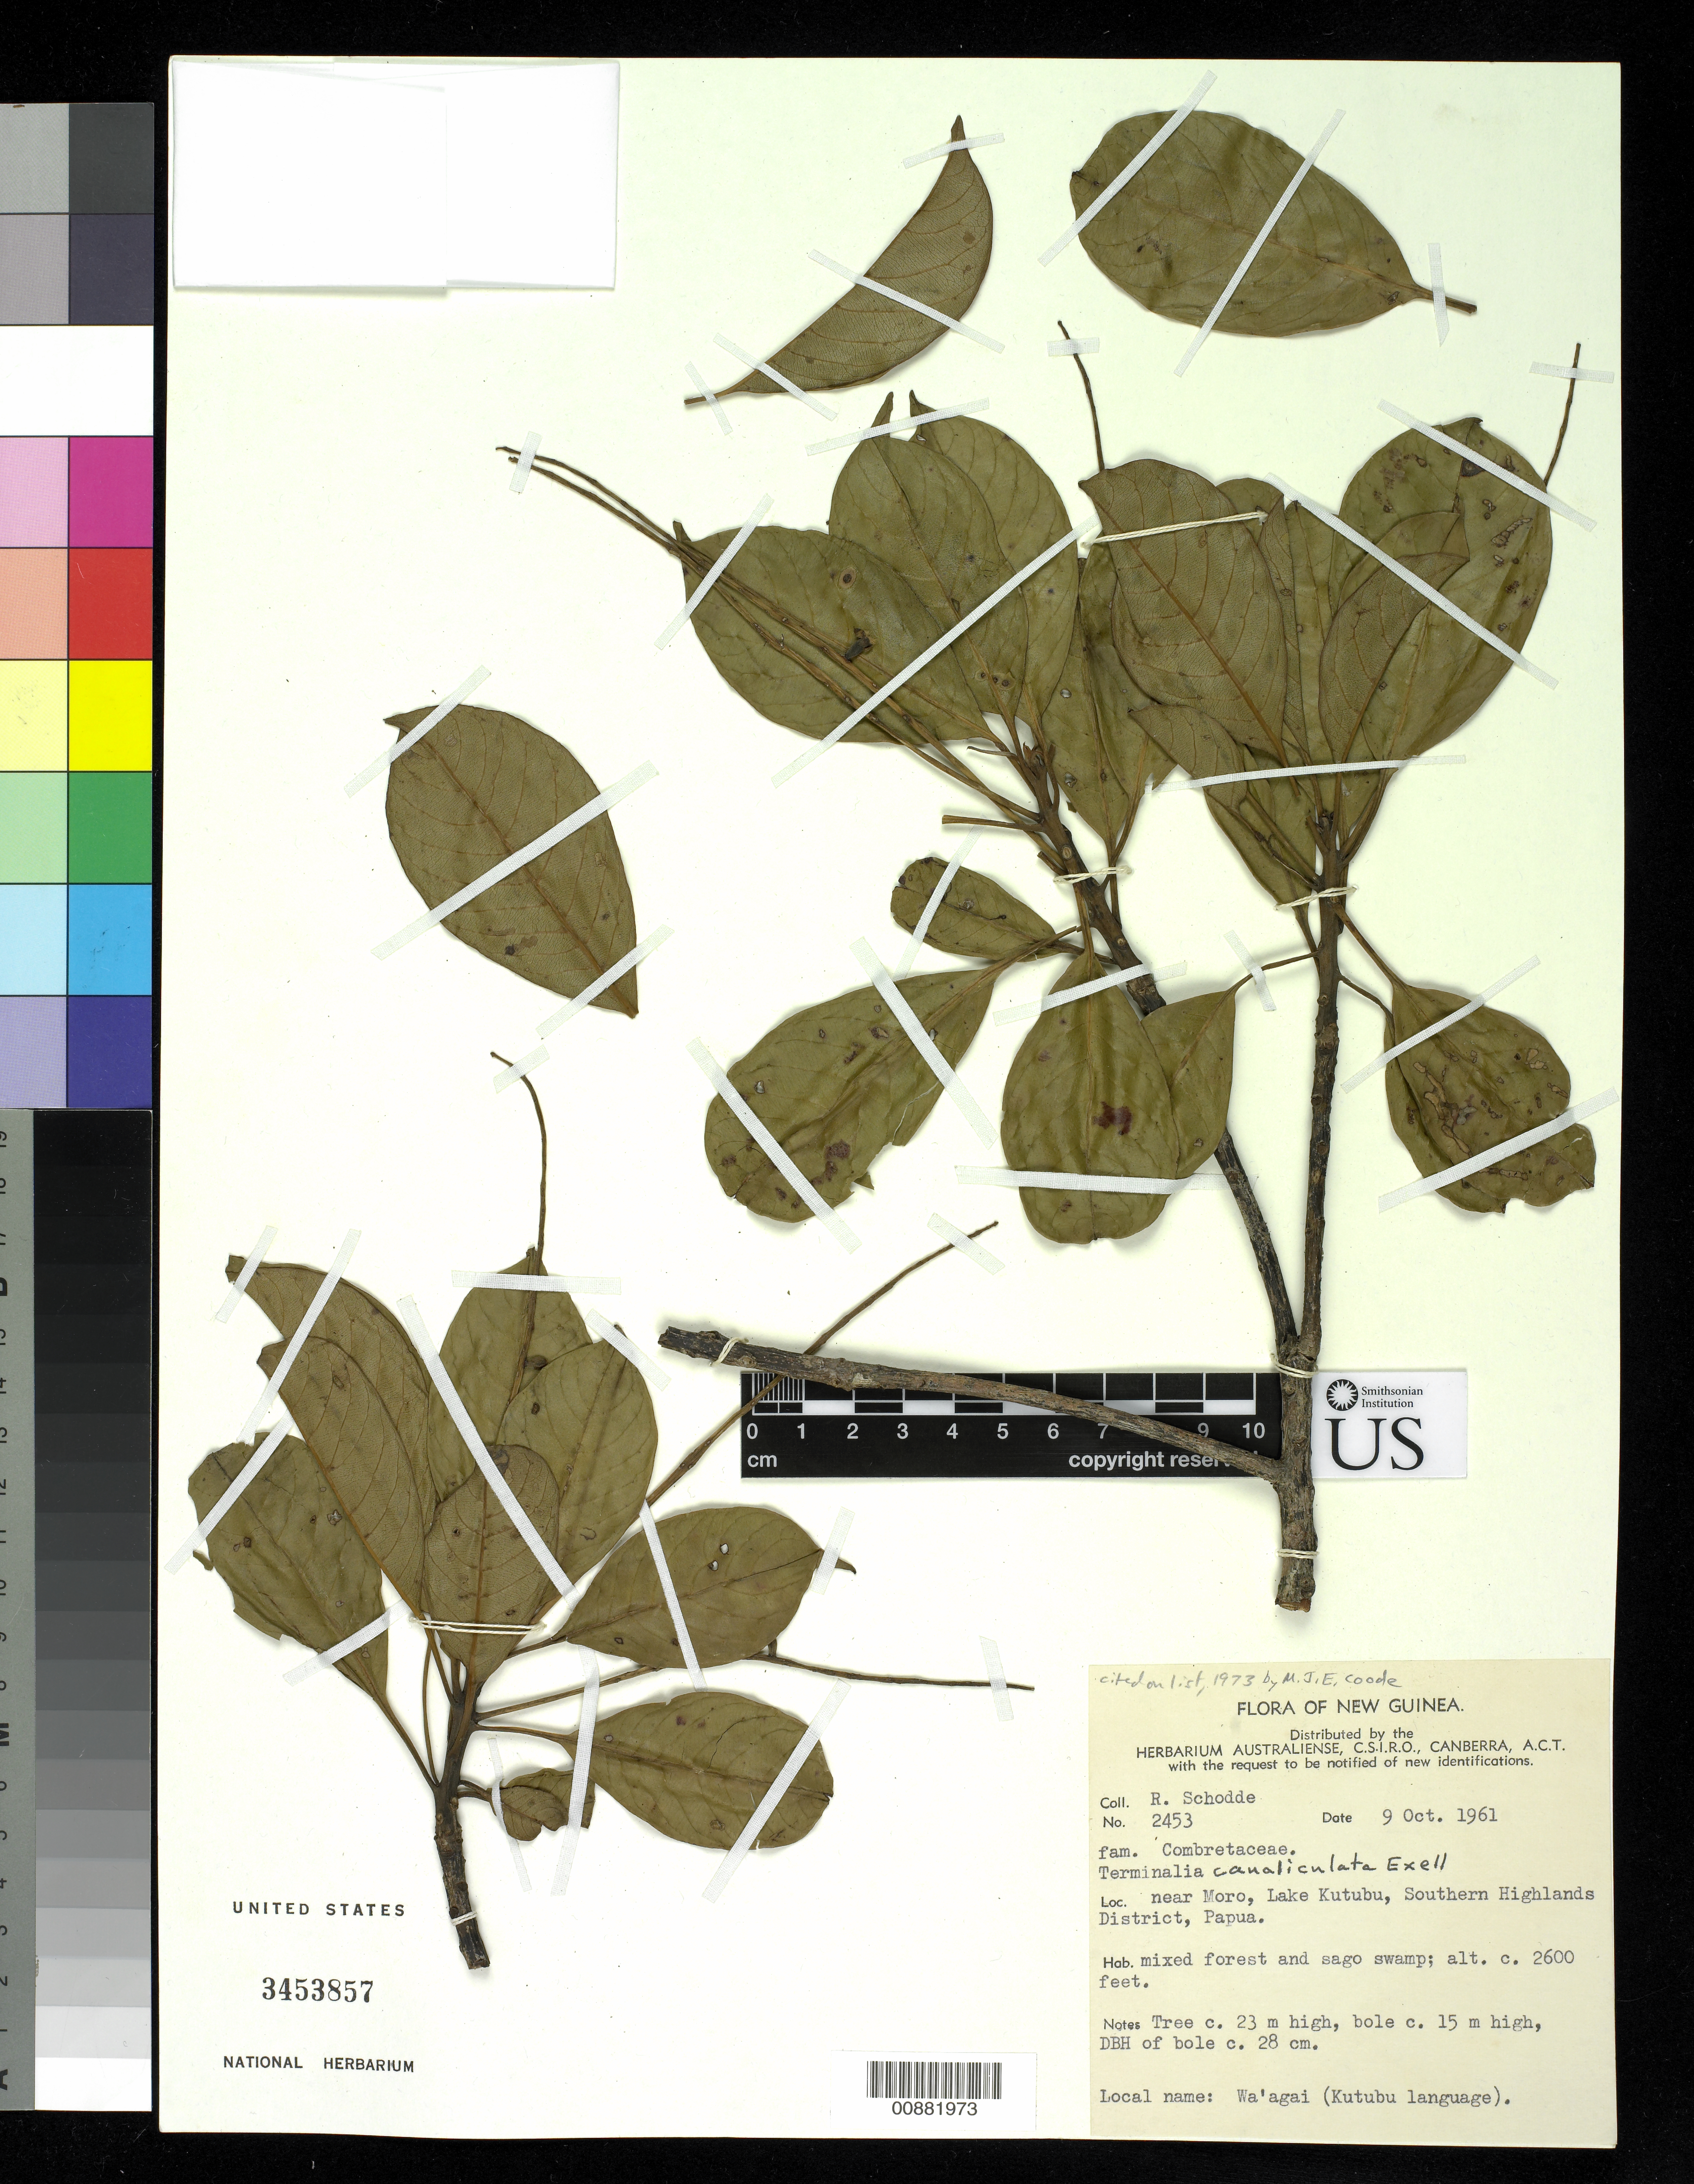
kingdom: Plantae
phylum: Tracheophyta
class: Magnoliopsida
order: Myrtales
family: Combretaceae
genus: Terminalia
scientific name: Terminalia canaliculata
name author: Exell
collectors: R. Schodde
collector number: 2453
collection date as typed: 09 Oct 1961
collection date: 1961-10-09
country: Papua New Guinea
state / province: Southern Highlands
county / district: Kutubu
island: New Guinea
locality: Southern Highlands District, near Moro, Lake Kutubu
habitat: mixed forest and sago swamp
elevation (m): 2600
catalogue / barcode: US 3453857